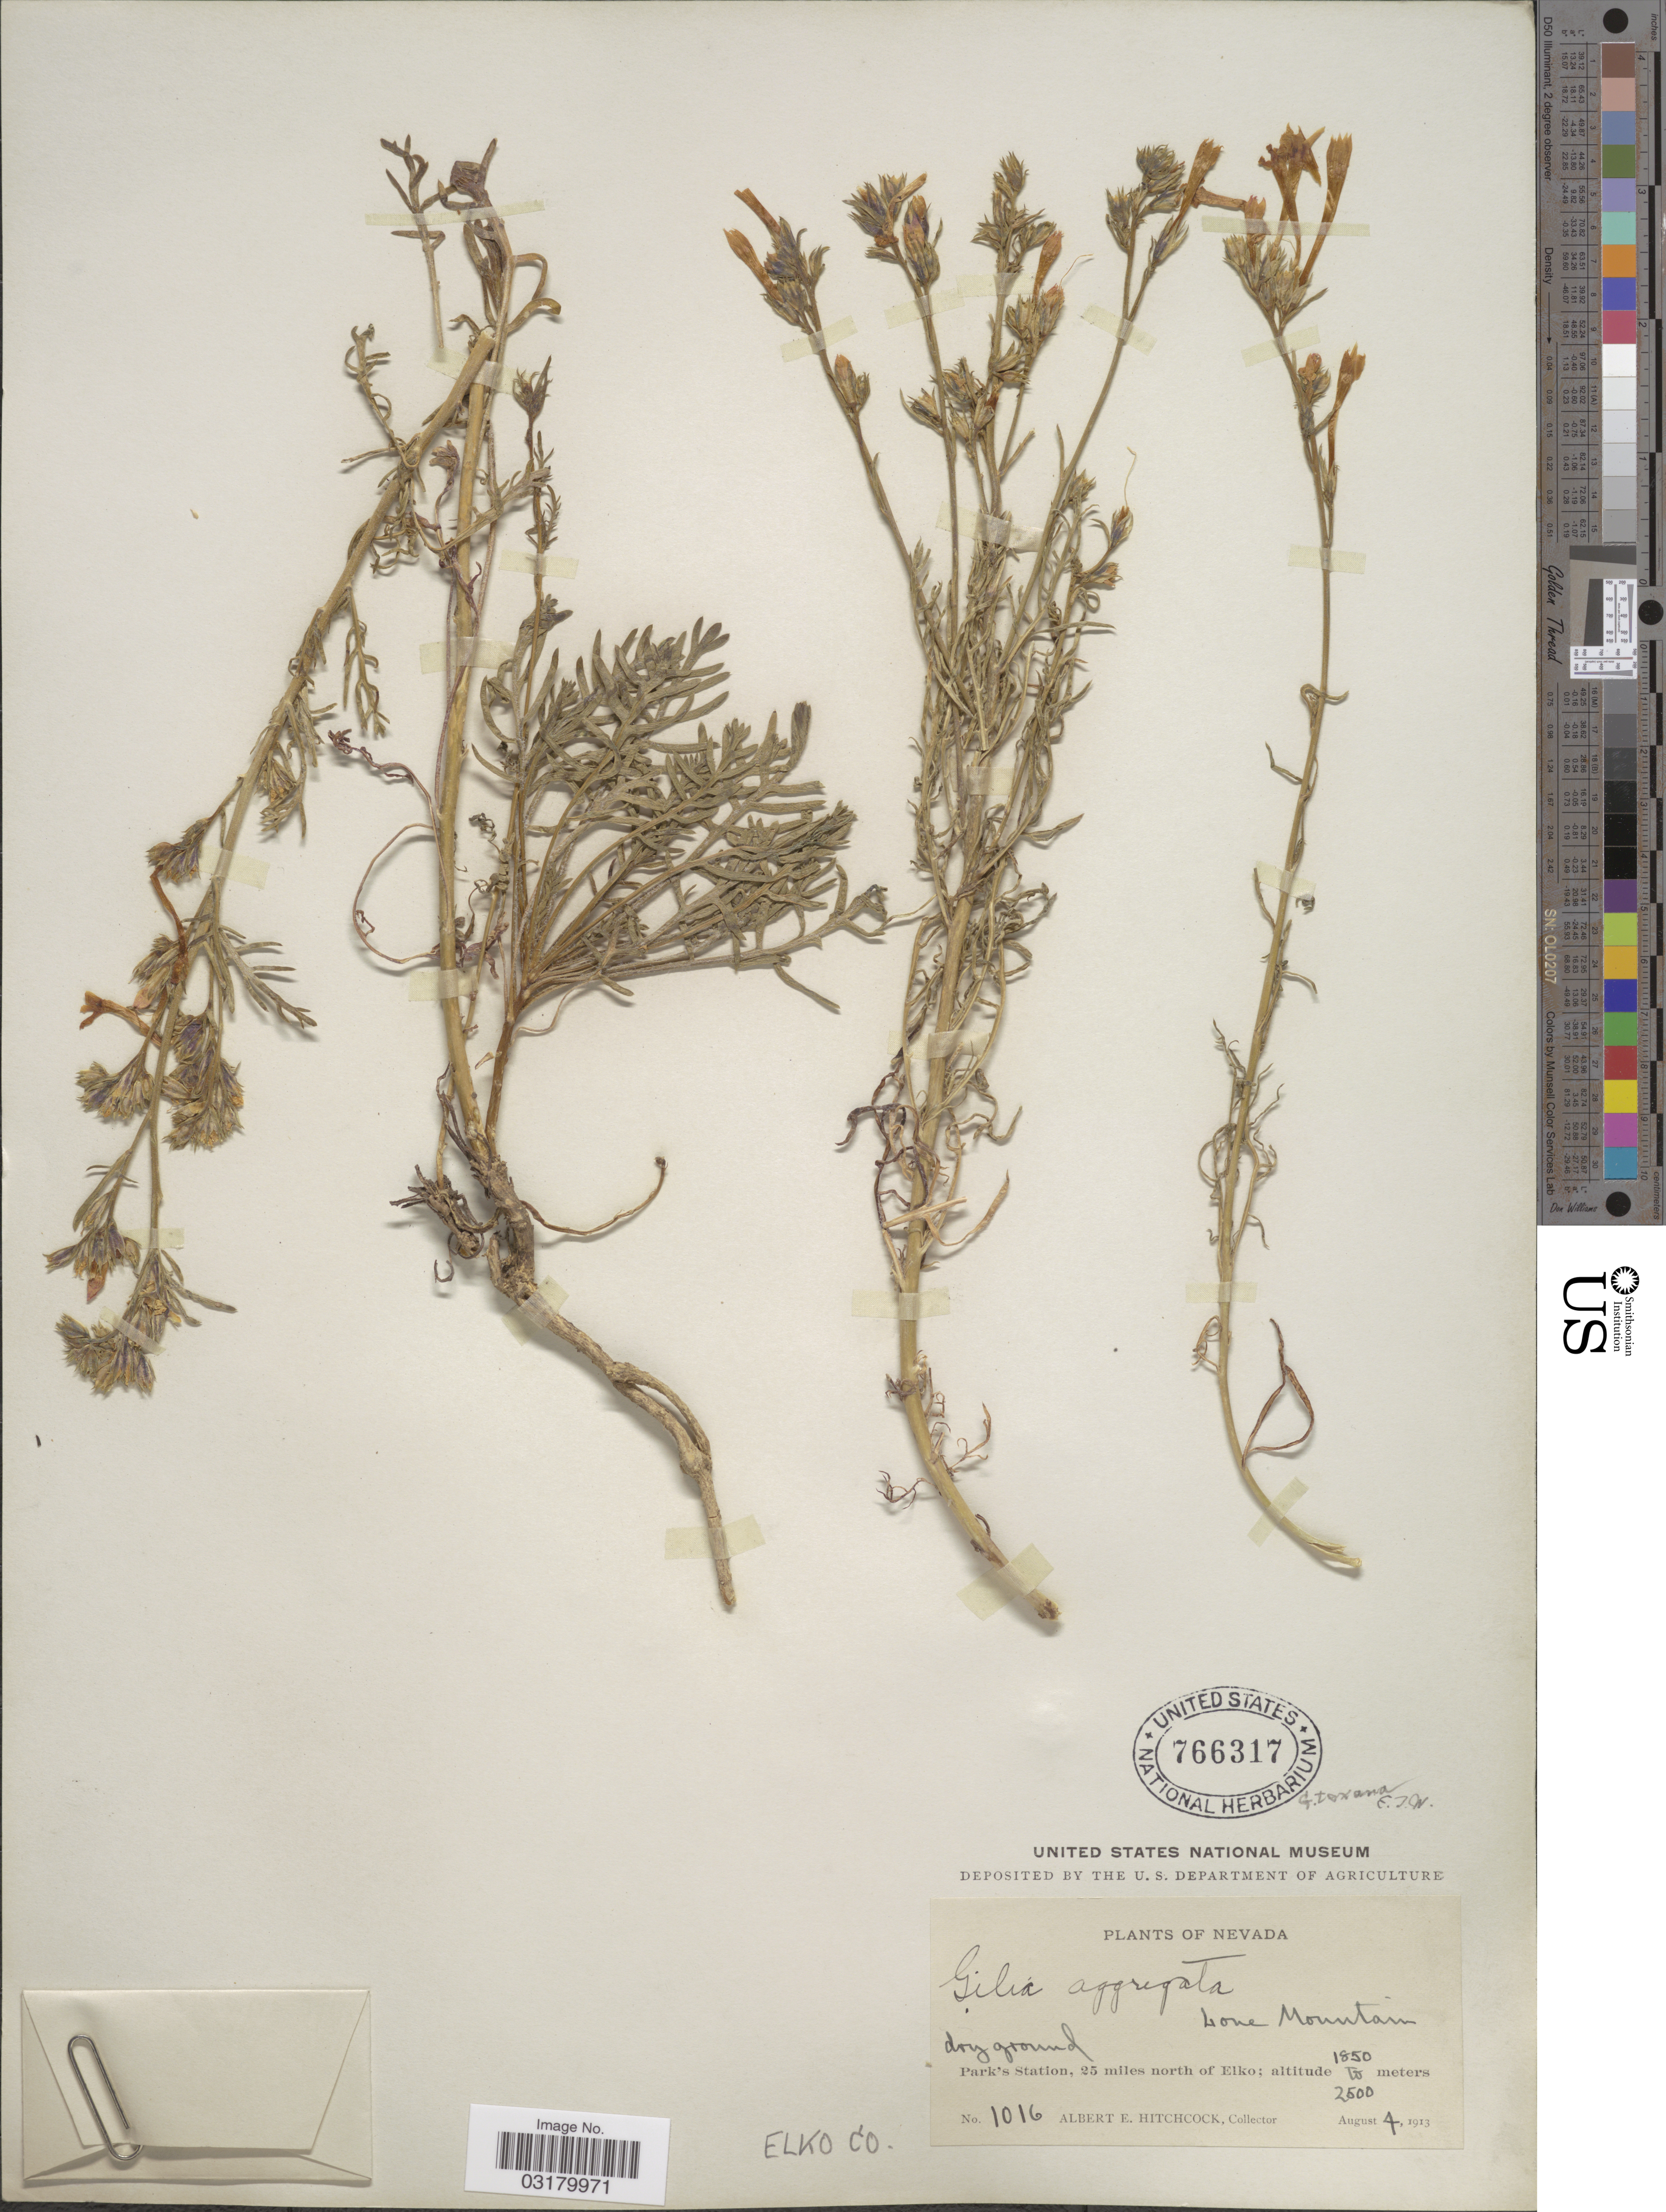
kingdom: Plantae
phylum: Tracheophyta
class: Magnoliopsida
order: Ericales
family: Polemoniaceae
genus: Ipomopsis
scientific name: Ipomopsis aggregata subsp. formosissima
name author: (Greene) Wherry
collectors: A. Hitchcock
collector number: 1016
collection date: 1913-08-04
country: United States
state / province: Nevada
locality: Lone Mountain. Park's Station, 25 miles north of Elko. Elko Co.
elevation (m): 1850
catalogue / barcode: US 766317